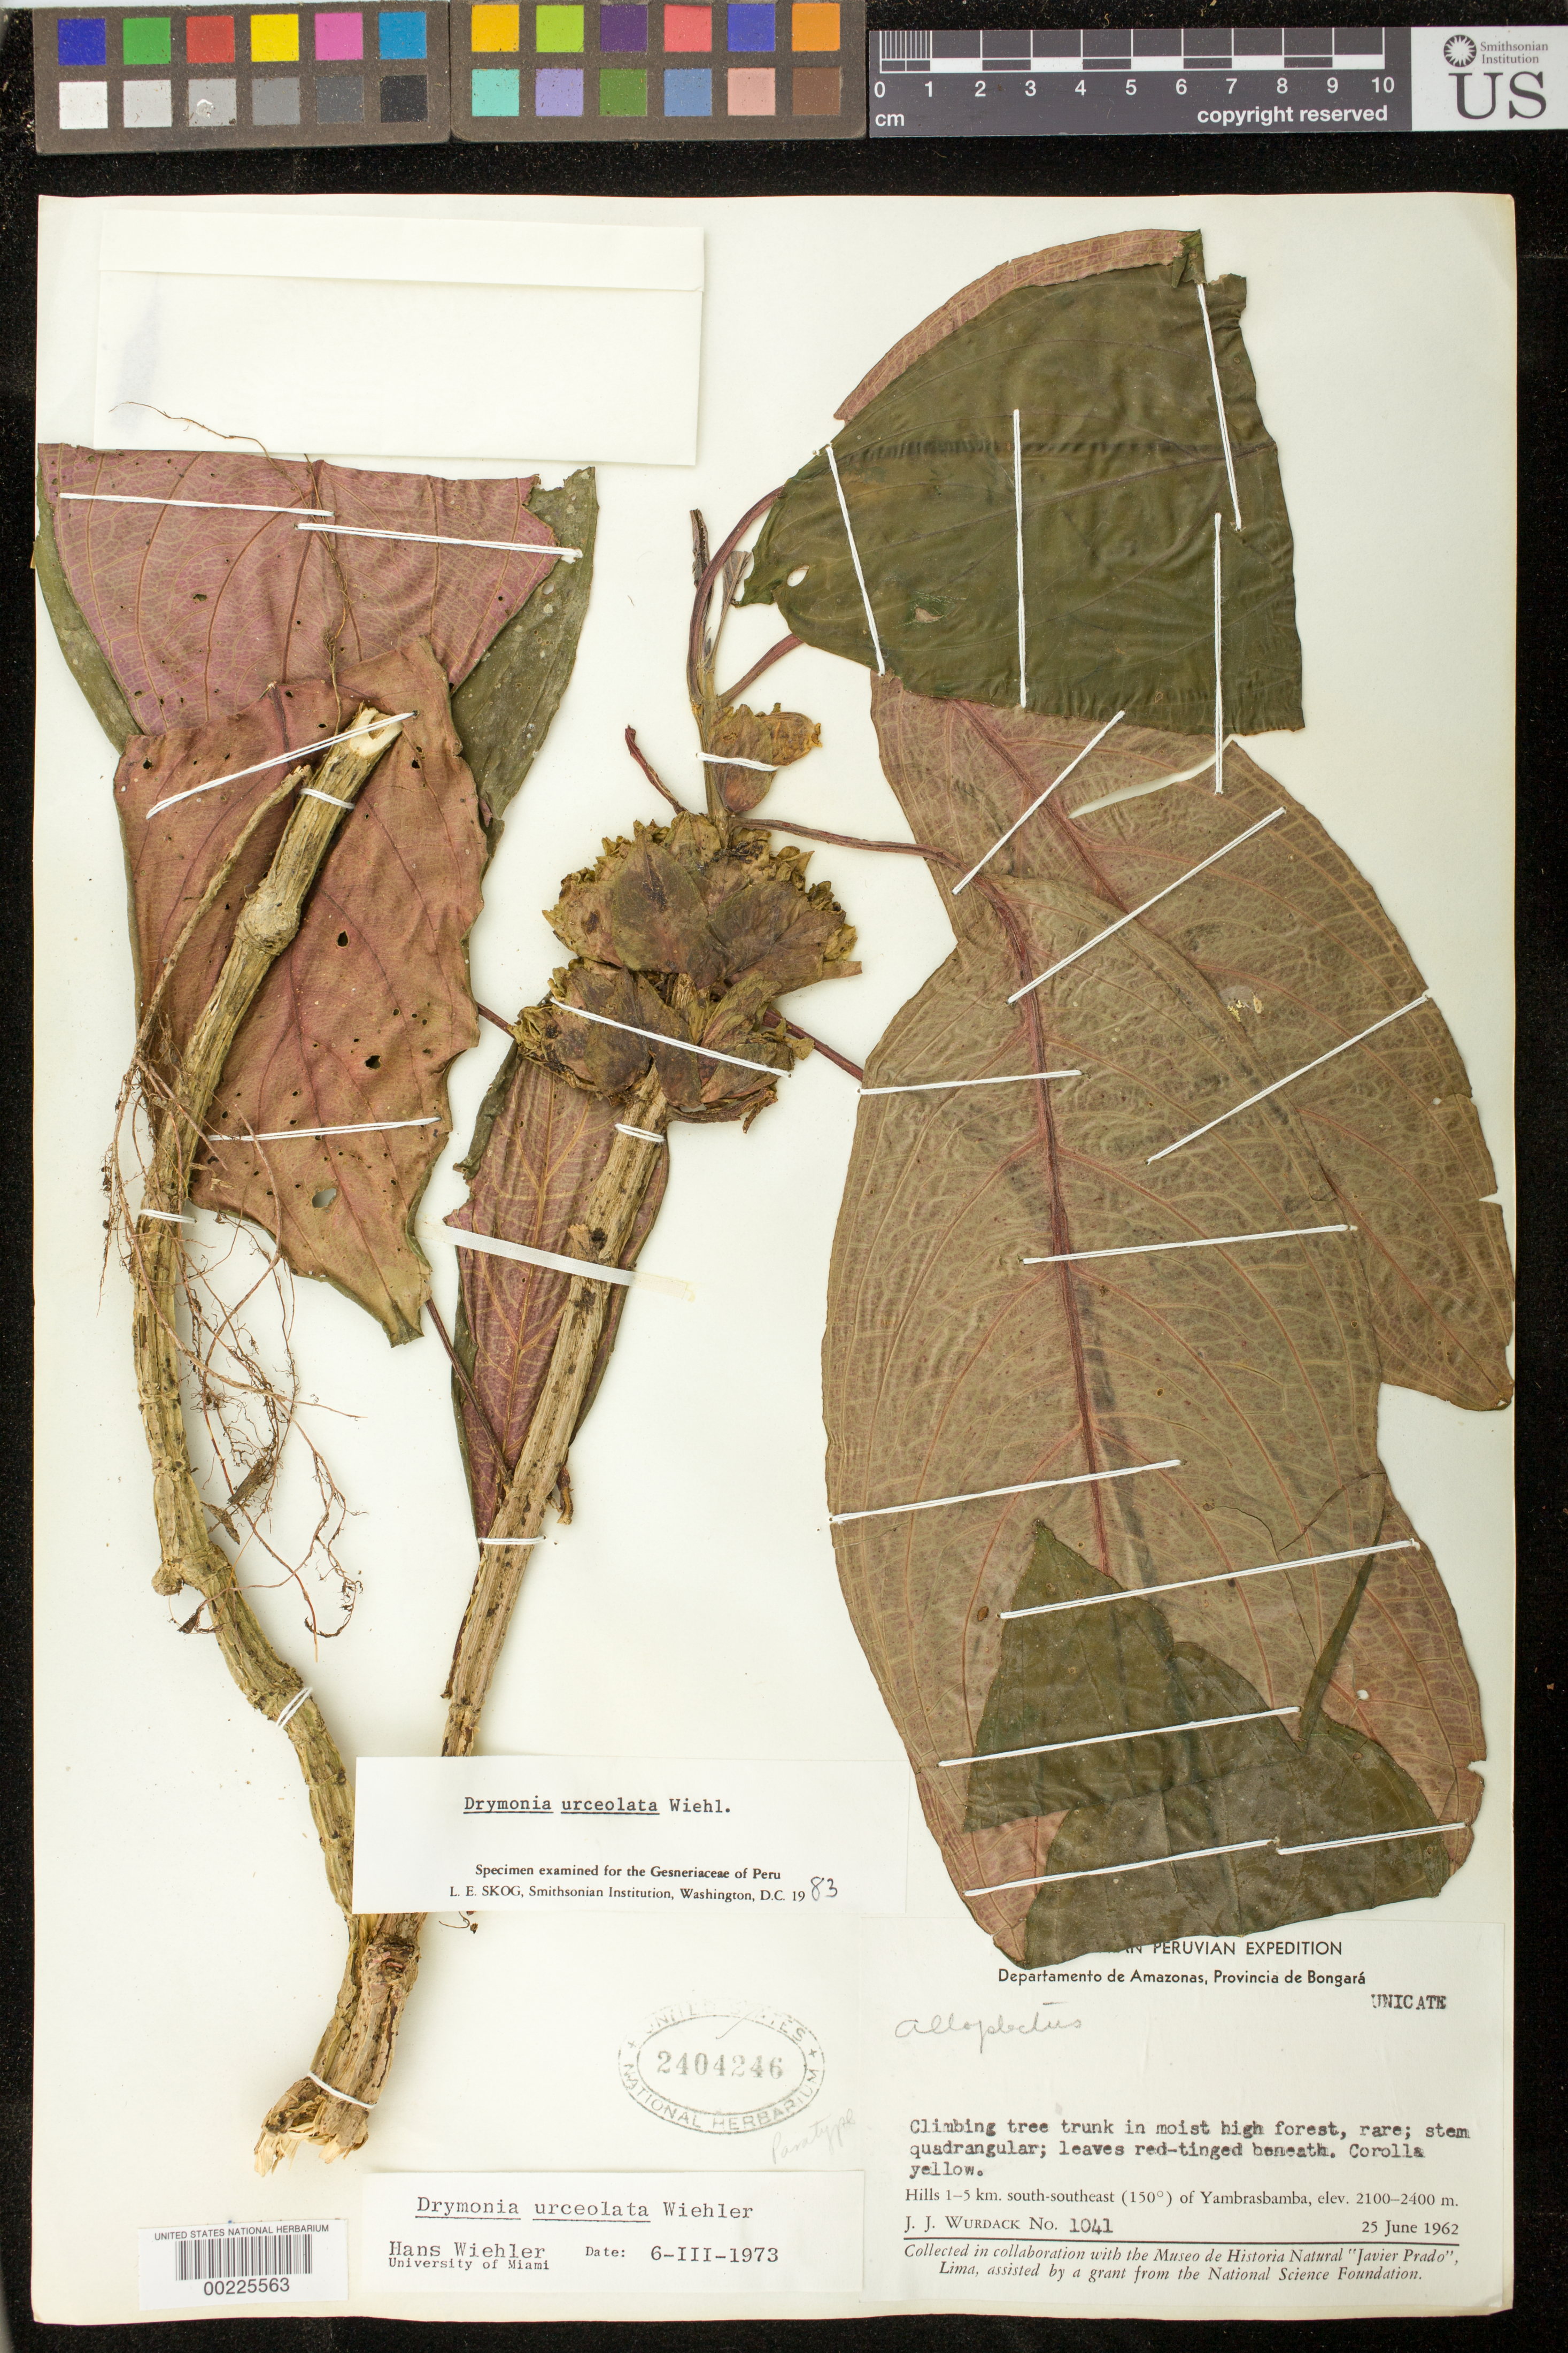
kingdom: Plantae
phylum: Tracheophyta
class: Magnoliopsida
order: Lamiales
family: Gesneriaceae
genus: Drymonia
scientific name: Drymonia urceolata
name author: Wiehler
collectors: J. J. Wurdack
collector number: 1041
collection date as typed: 25 Jun 1962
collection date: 1962-06-25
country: Peru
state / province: Amazonas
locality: Bongara, hills 1-5 km S-SE of Yambrasbamba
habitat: Climbing tree trunk in moist high forest, rare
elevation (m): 2100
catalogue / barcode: US 2404246